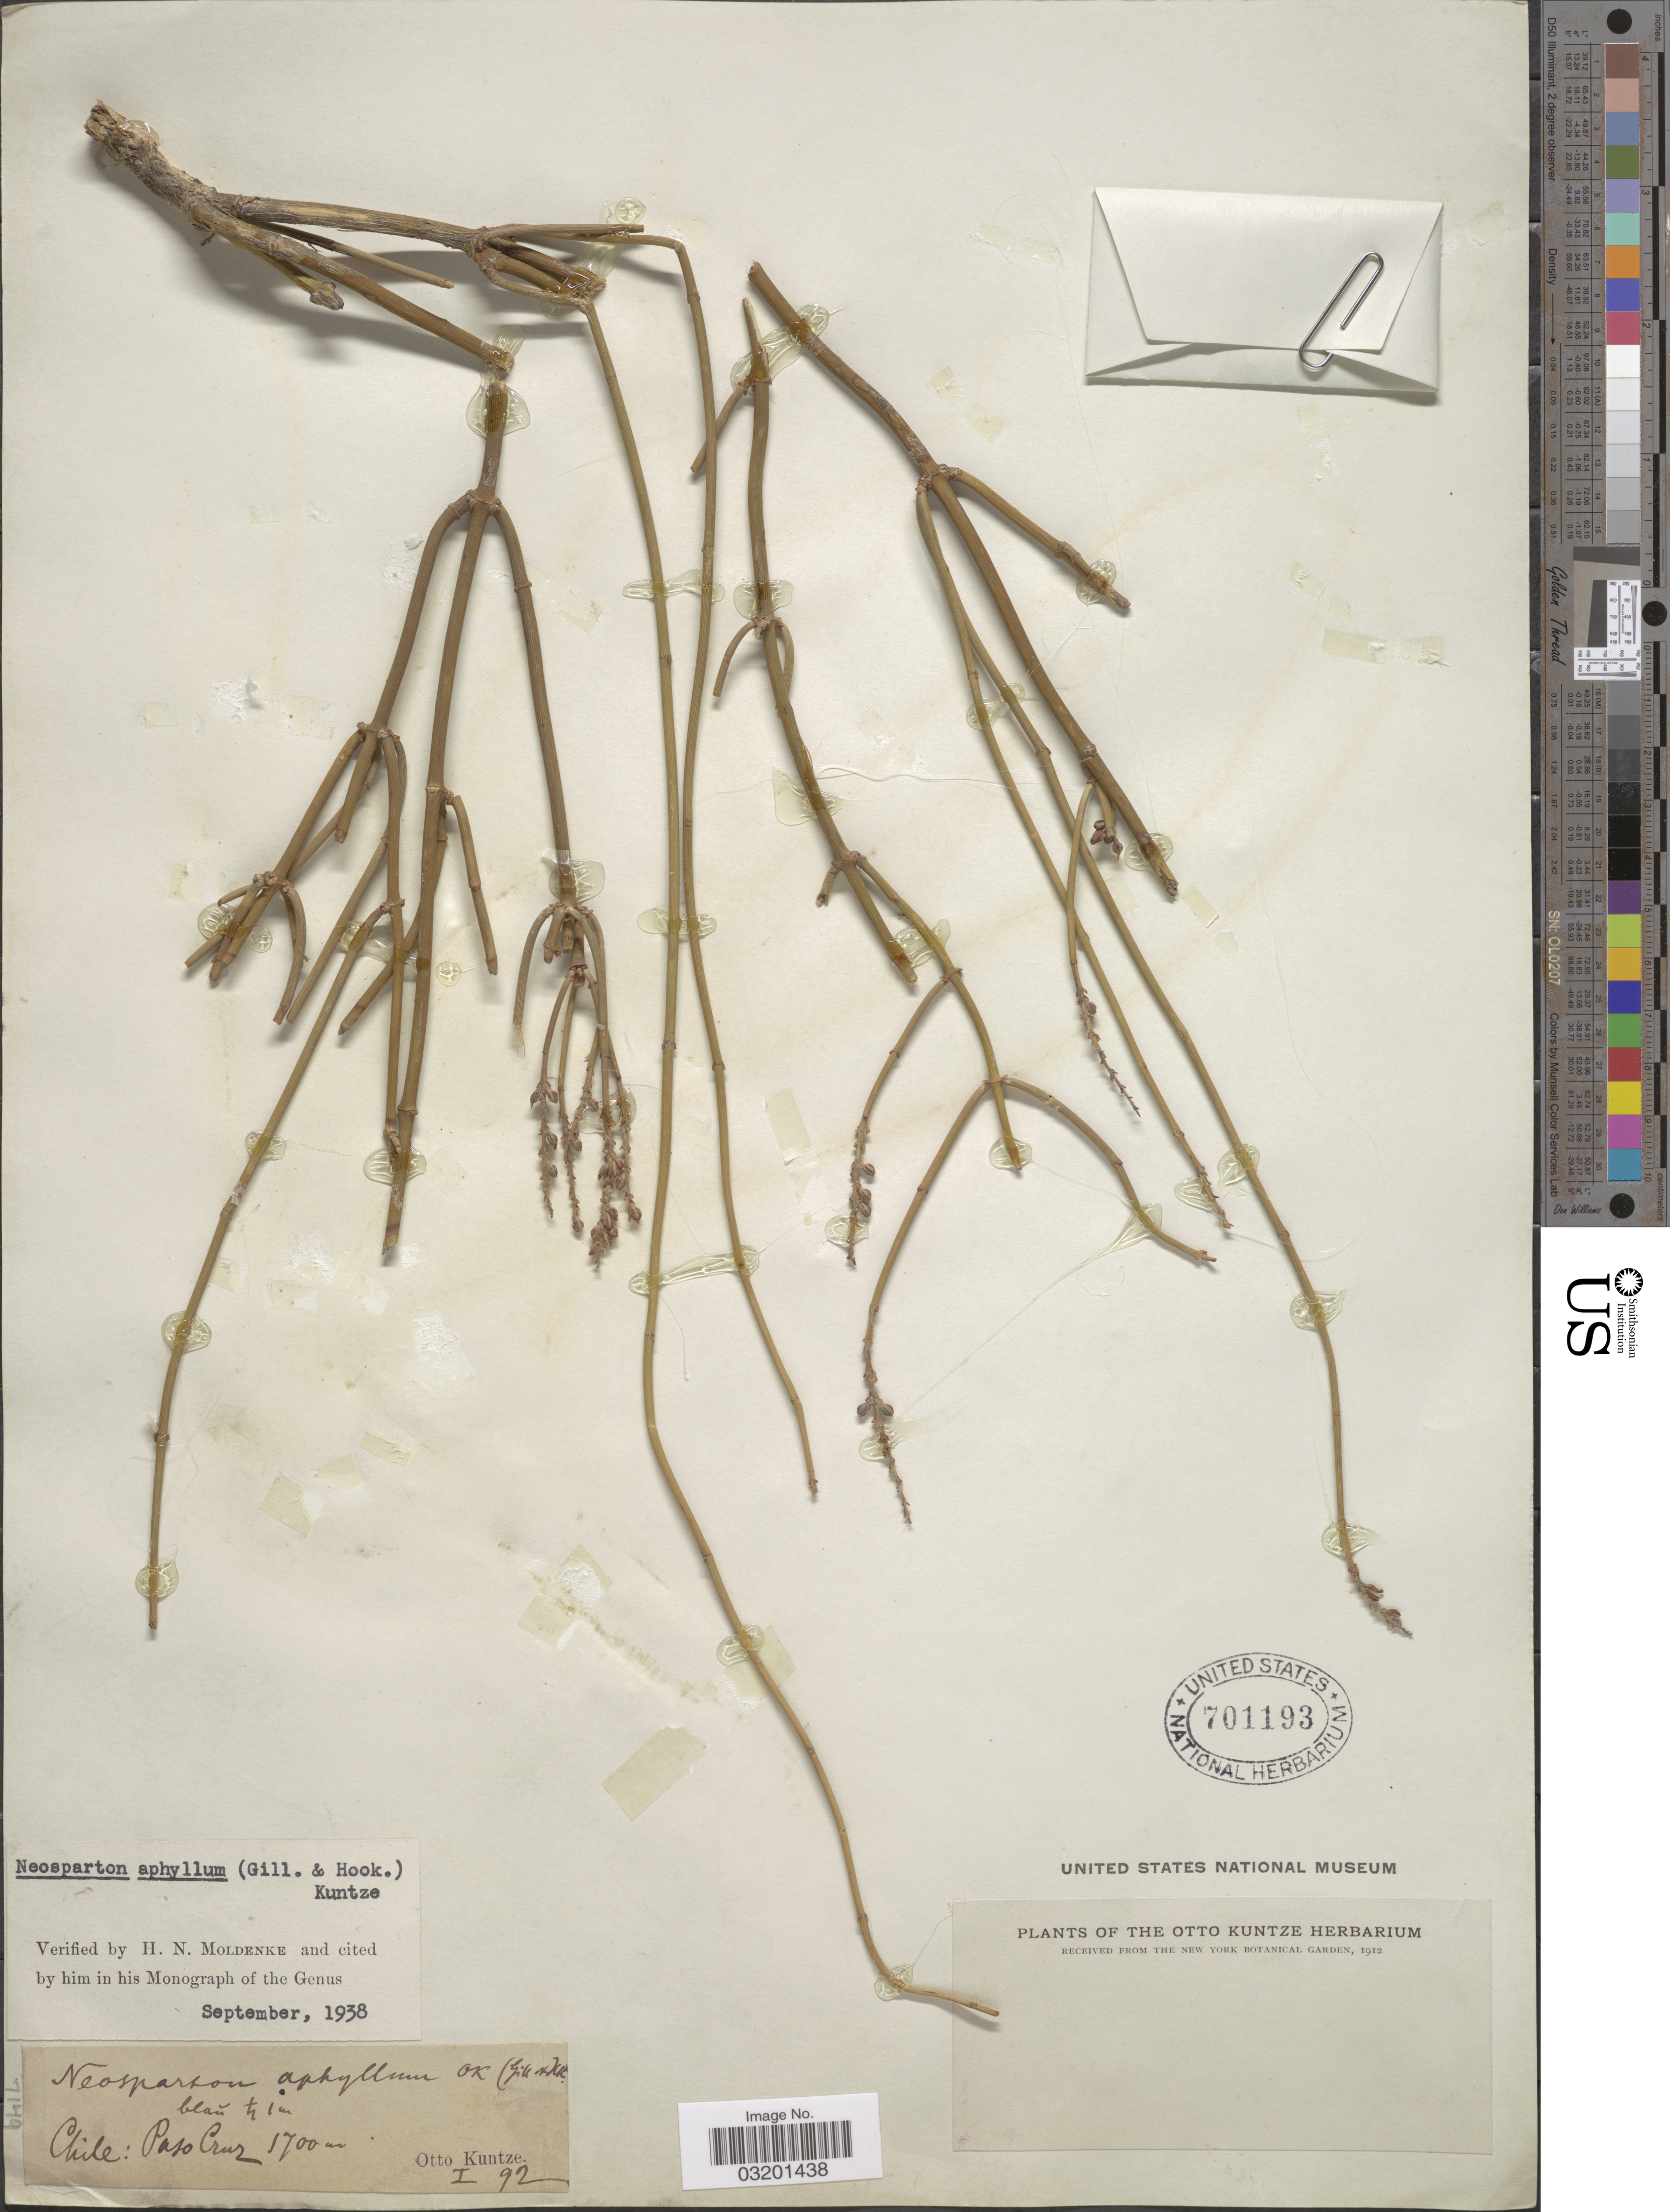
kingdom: Plantae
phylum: Tracheophyta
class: Magnoliopsida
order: Lamiales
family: Verbenaceae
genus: Neosparton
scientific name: Neosparton aphyllum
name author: (Gillies & Hook.) Kuntze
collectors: C.E.O. Kuntze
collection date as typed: Transcribed d/m/y: /1/92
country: Chile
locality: Paso Cruz.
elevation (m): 1700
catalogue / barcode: US 701193